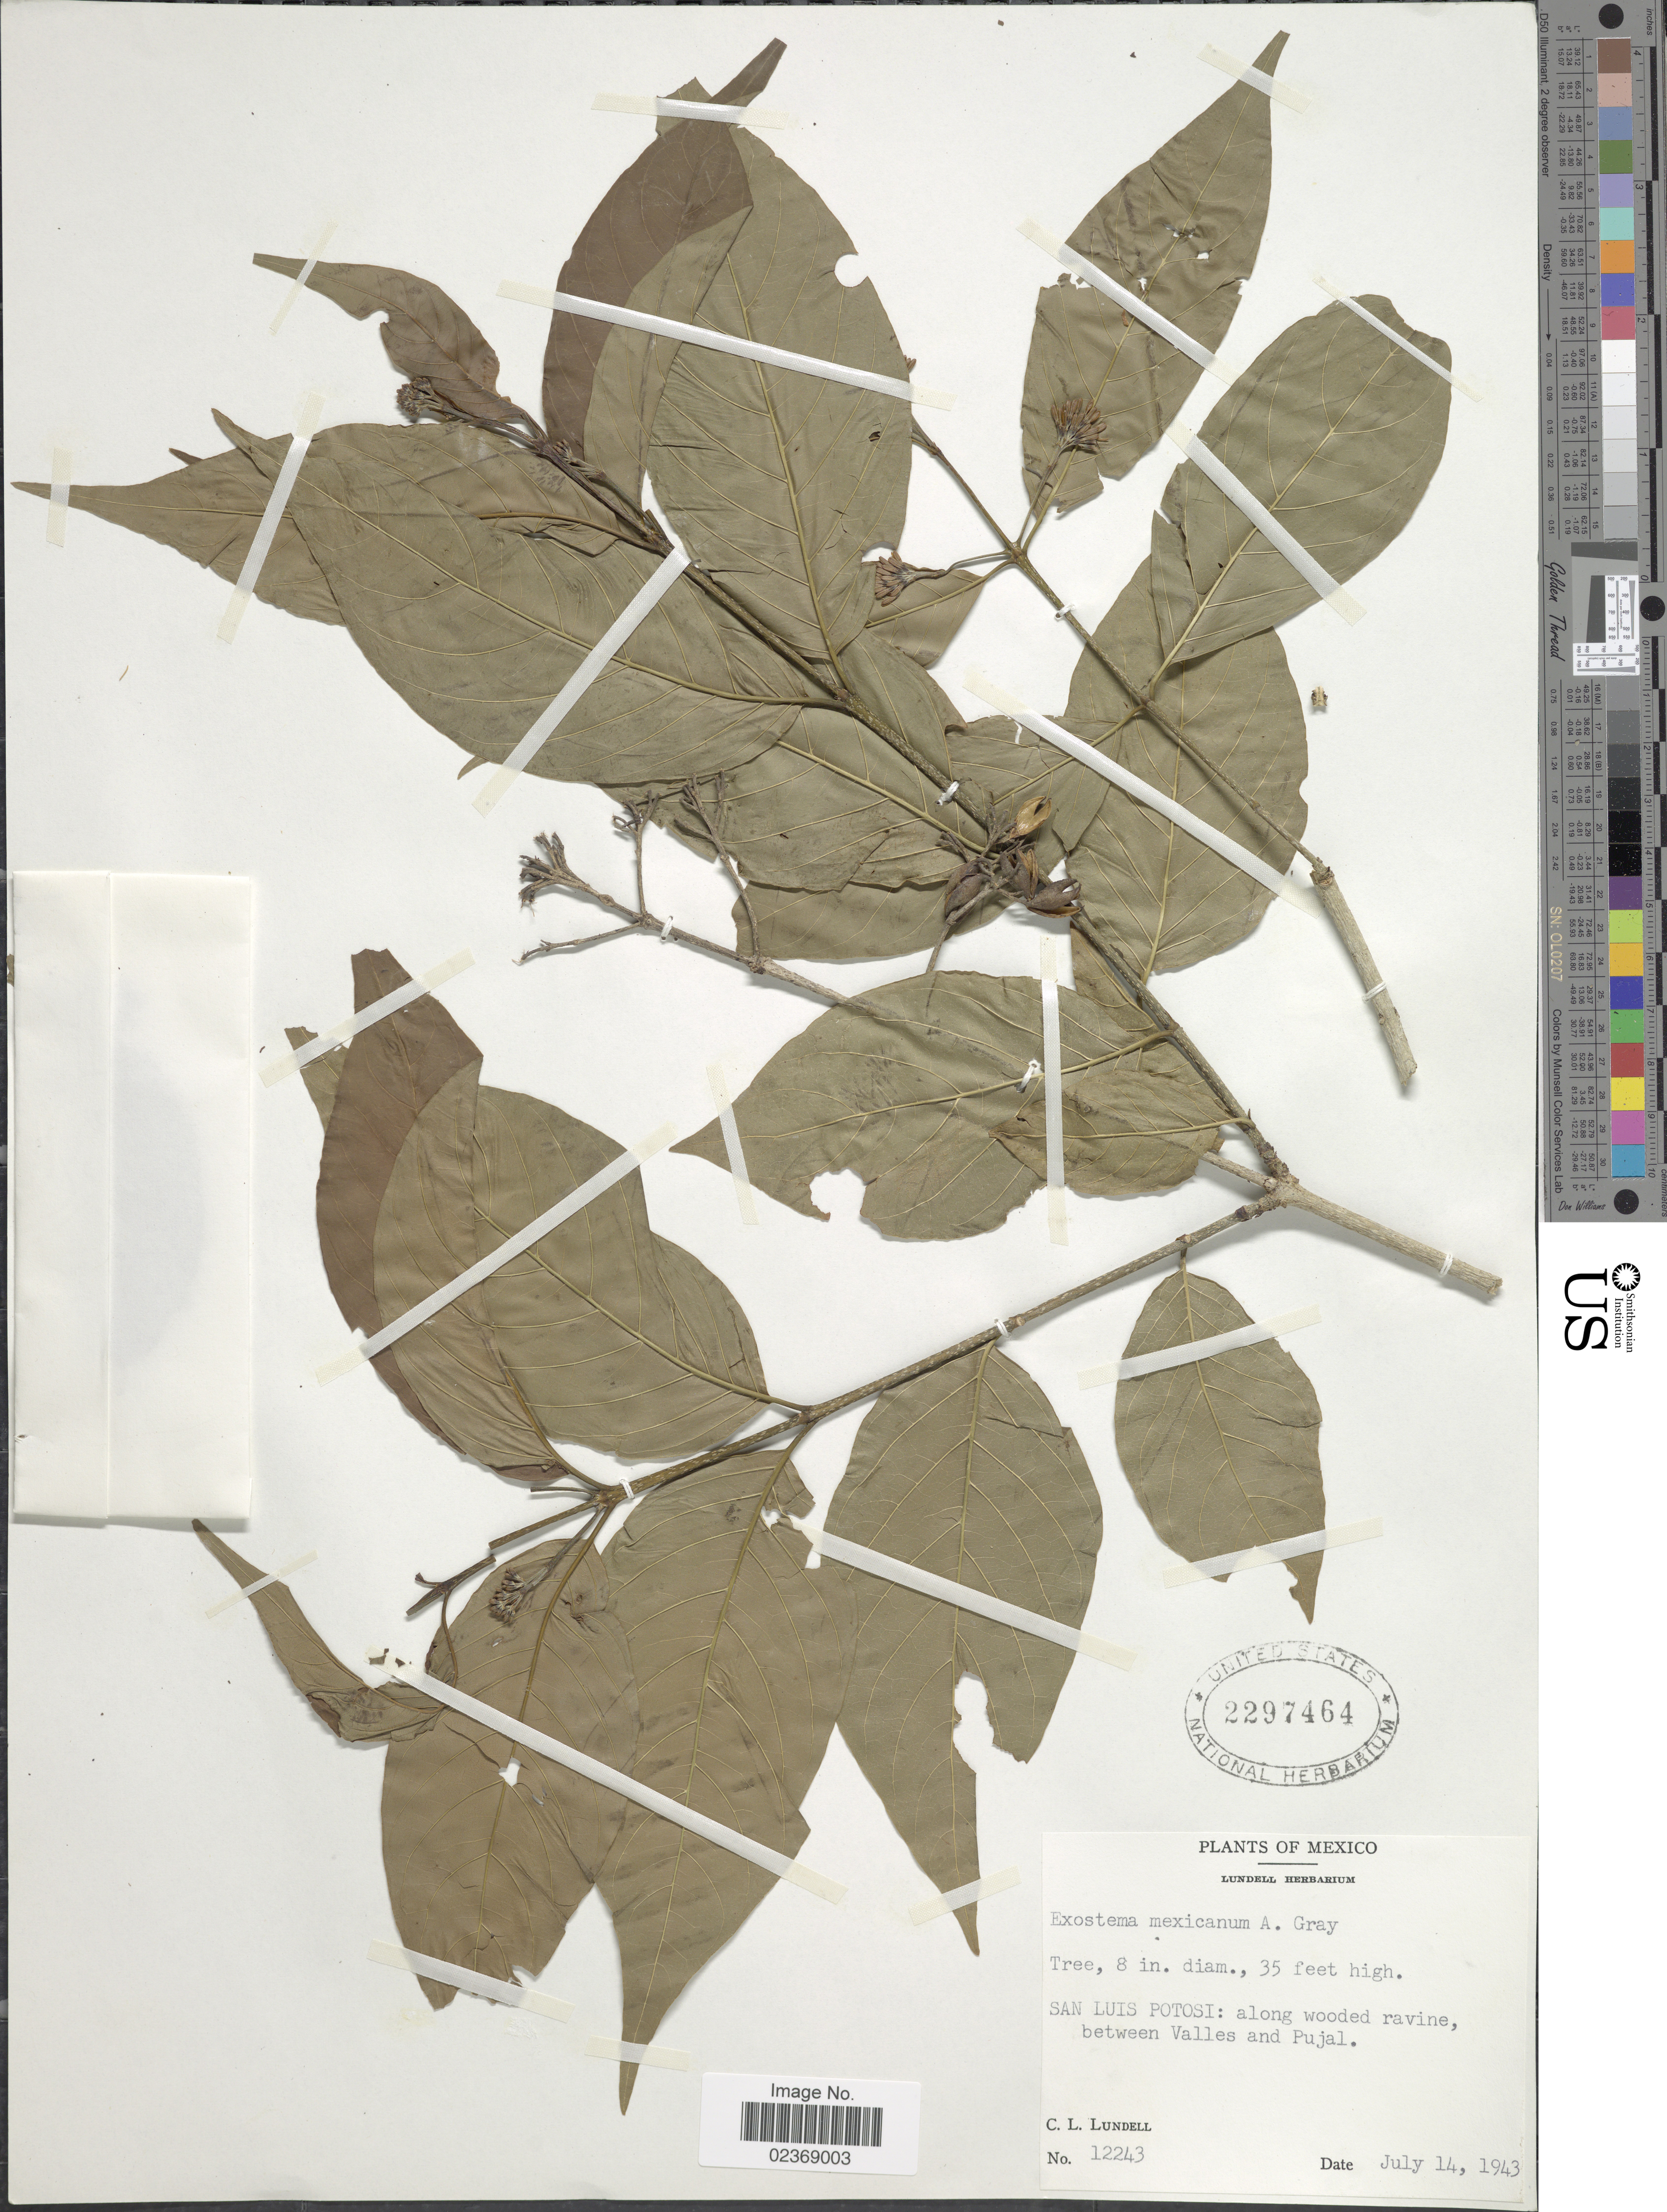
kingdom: Plantae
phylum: Tracheophyta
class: Magnoliopsida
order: Gentianales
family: Rubiaceae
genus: Exostema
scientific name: Exostema mexicanum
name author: A. Gray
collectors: C. L. Lundell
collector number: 12243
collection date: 1943-07-14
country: Mexico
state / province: San Luis Potosí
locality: Along wooded ravine, between Valles and Pujal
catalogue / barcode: US 2297464